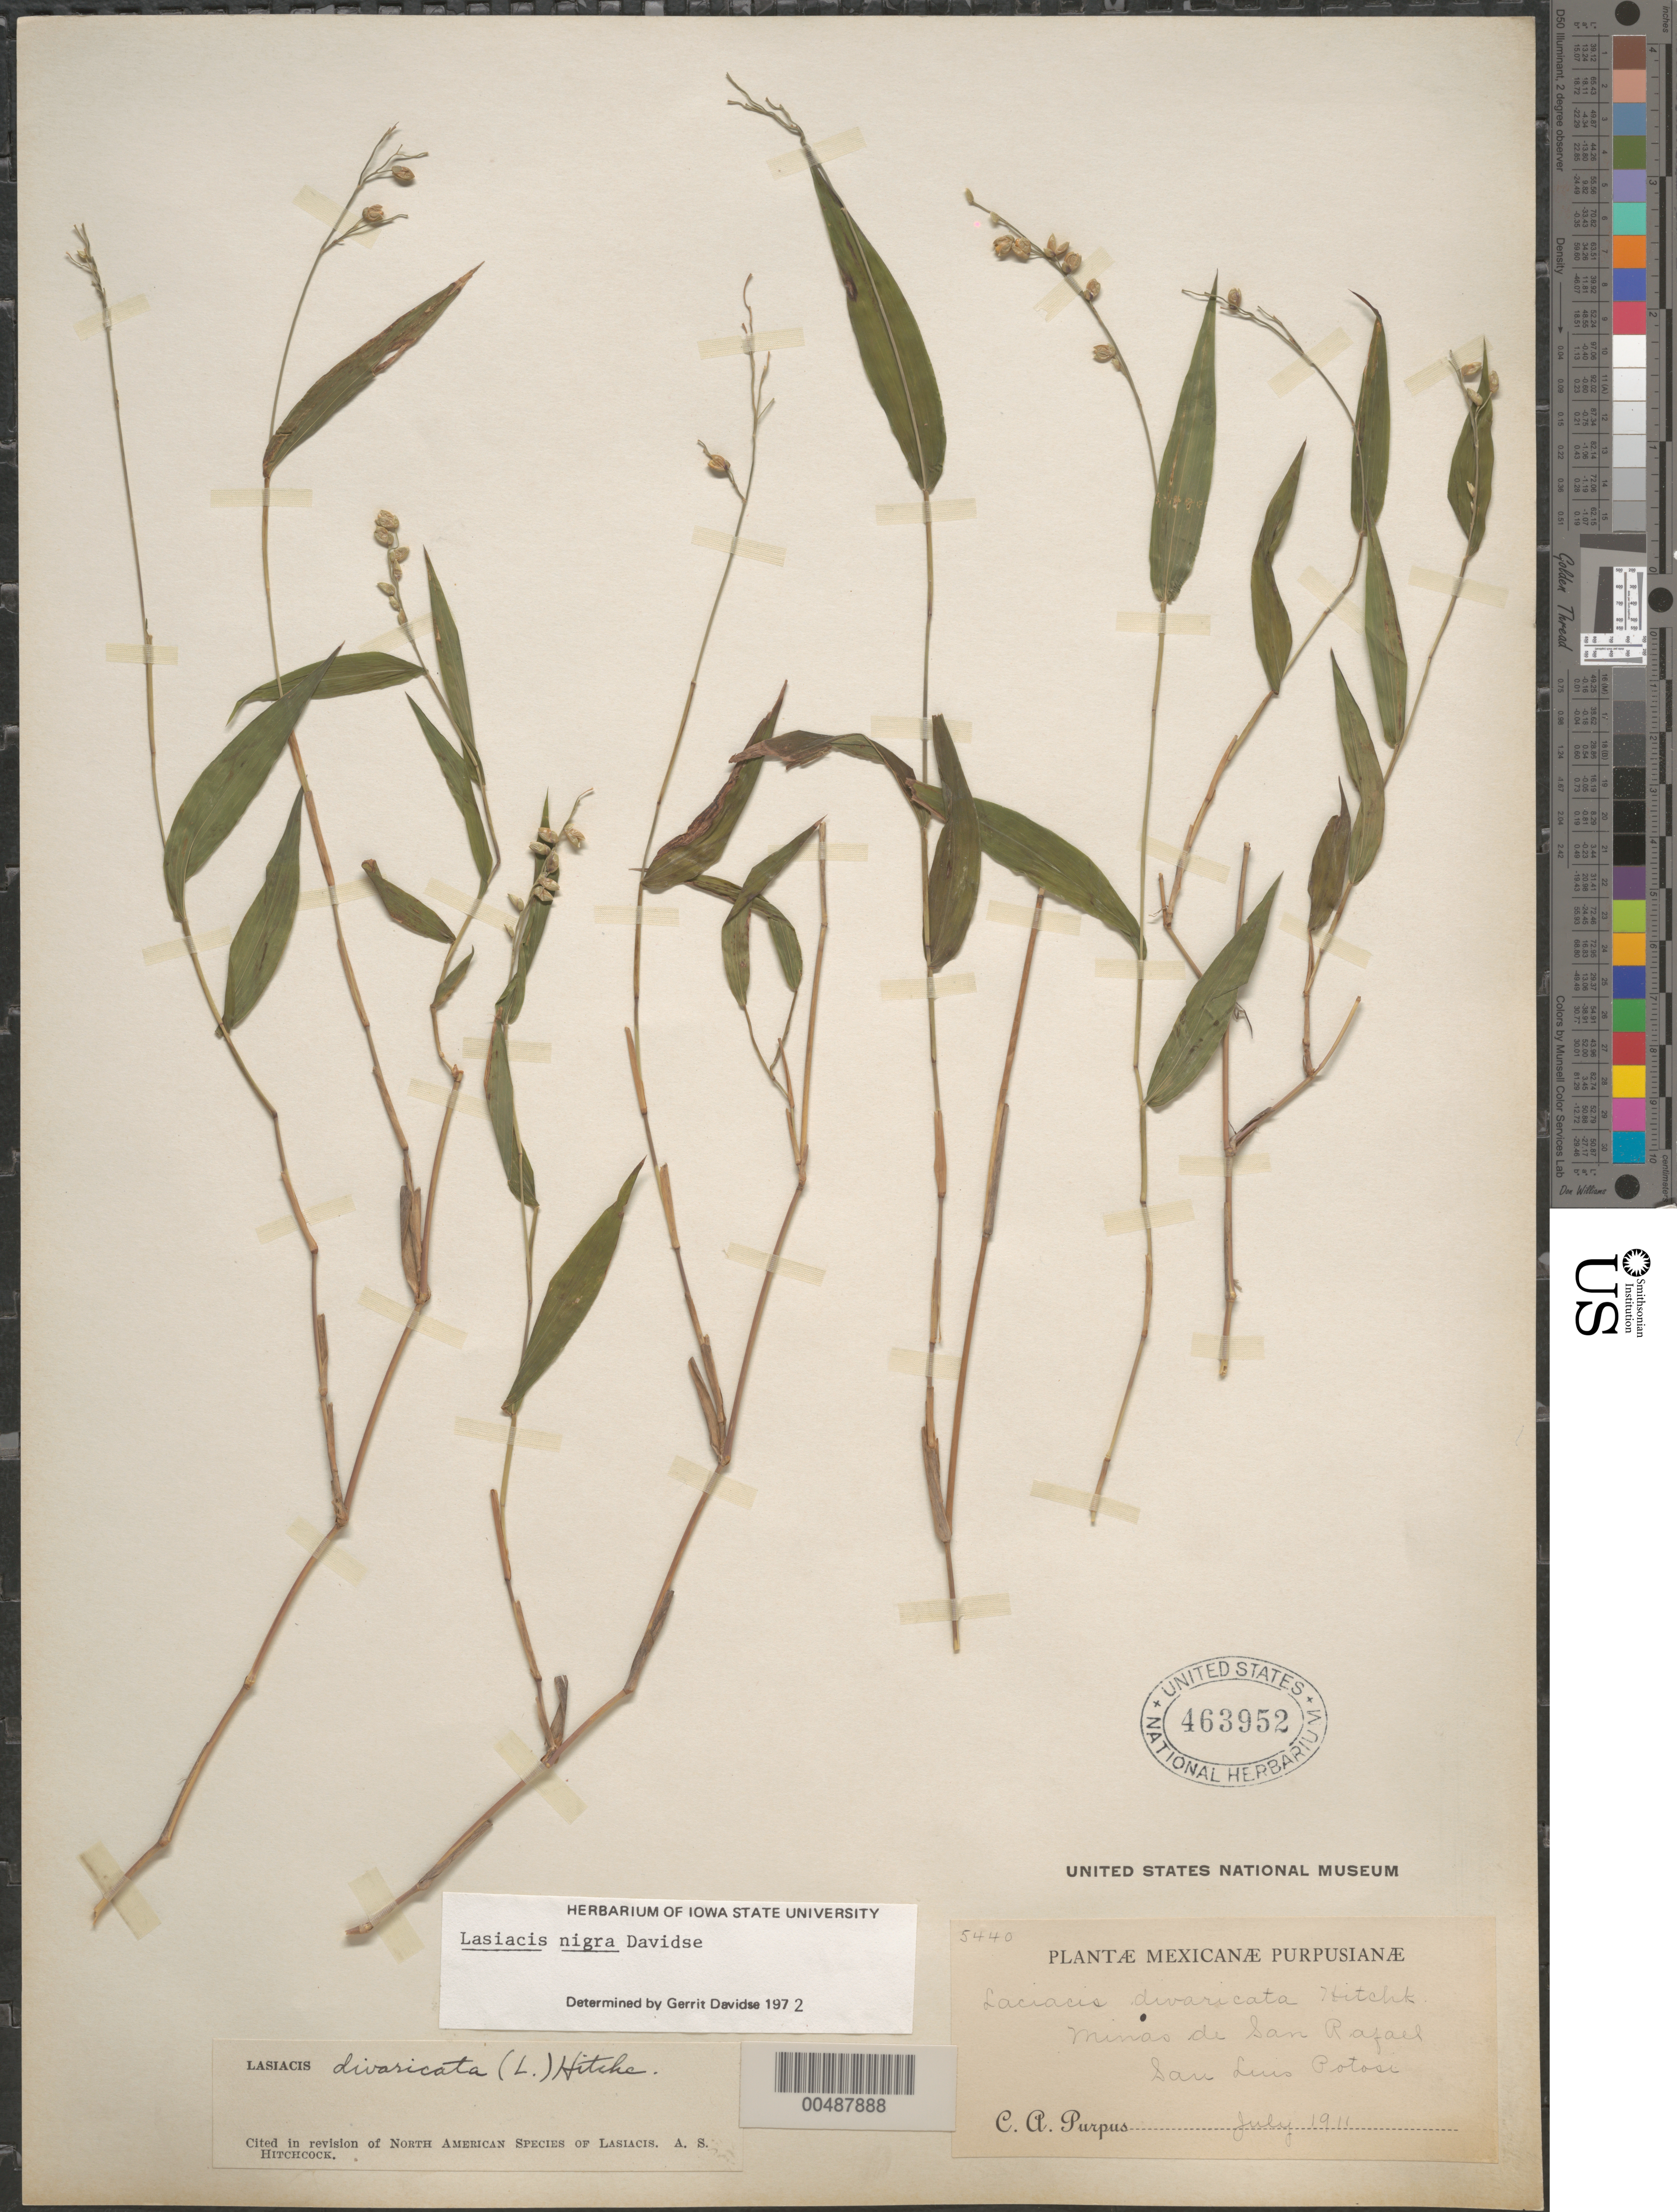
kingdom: Plantae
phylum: Tracheophyta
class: Liliopsida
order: Poales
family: Poaceae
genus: Lasiacis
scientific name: Lasiacis maxonii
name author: Swallen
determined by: Davidse, Gerrit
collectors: C. A. Purpus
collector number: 5440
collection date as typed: Jul 1911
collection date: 1911-07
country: Mexico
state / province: San Luis Potosi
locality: Minas de San Rafael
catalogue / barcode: US 463952